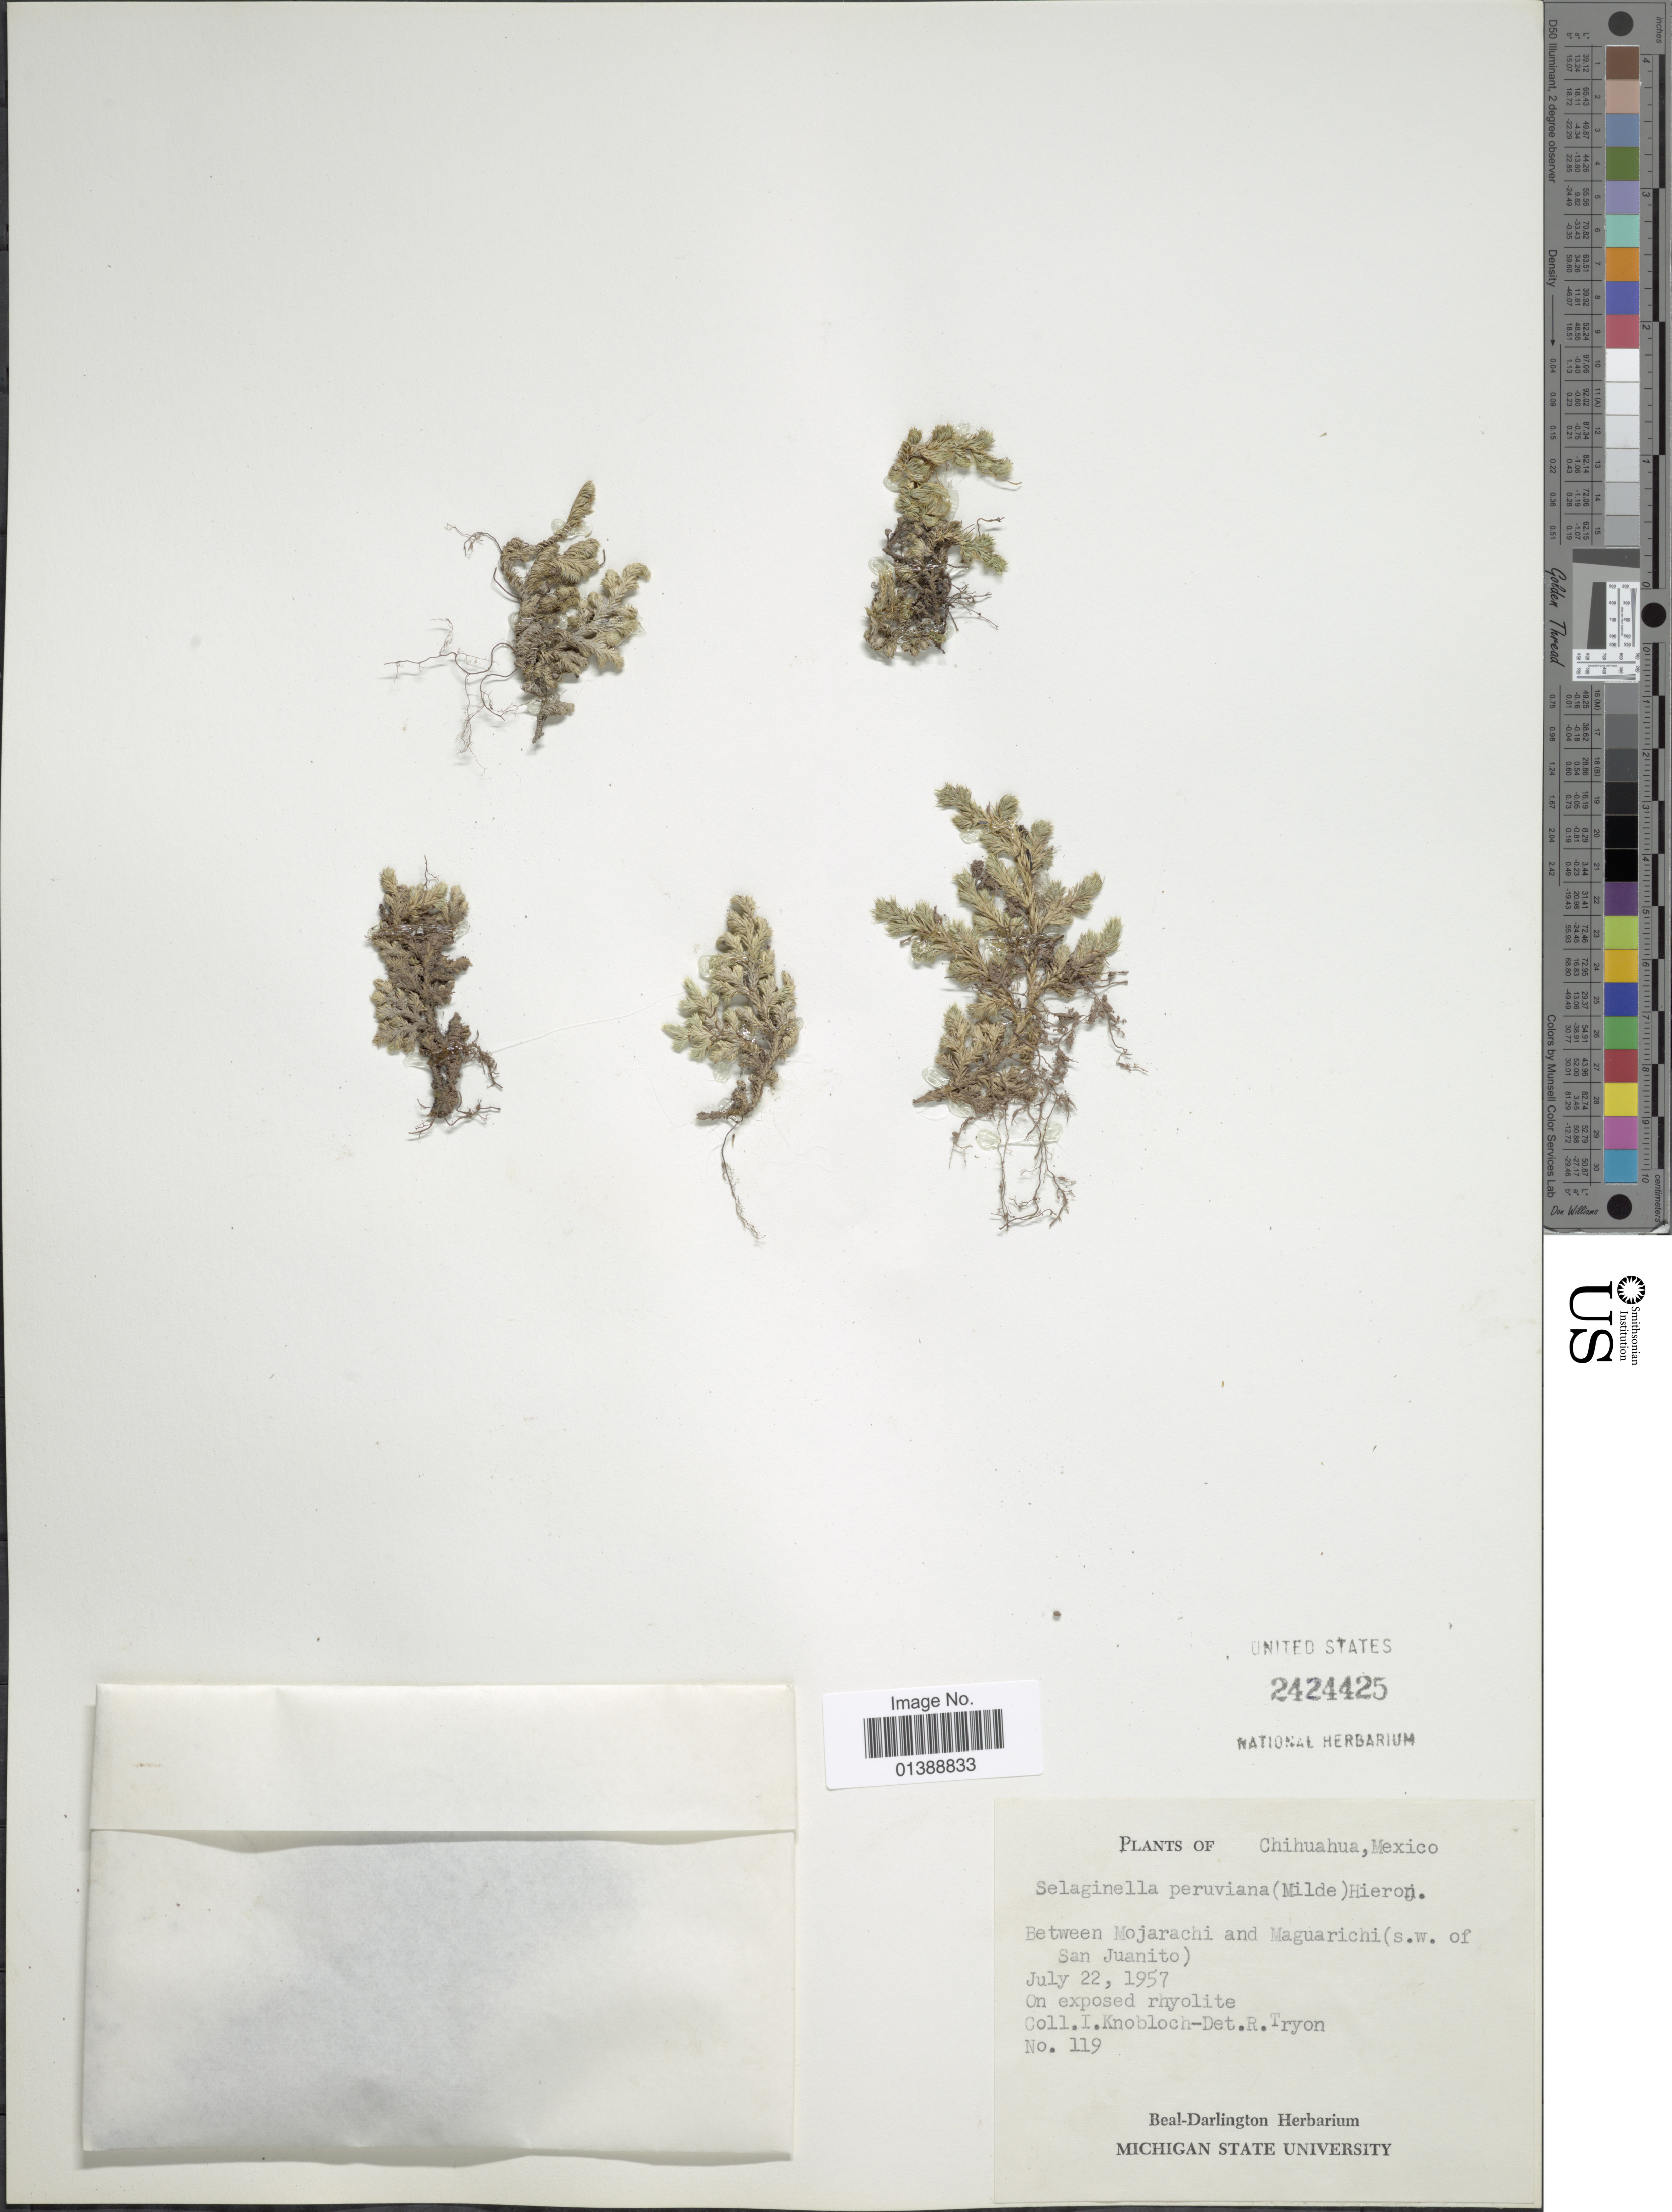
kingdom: Plantae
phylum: Tracheophyta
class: Lycopodiopsida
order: Selaginellales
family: Selaginellaceae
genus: Selaginella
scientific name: Selaginella peruviana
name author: (Milde) Hieron.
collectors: I. W. Knobloch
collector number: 119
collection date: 1957-07-22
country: Mexico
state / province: Chihuahua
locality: Between Mojarachi and Maguarichi (s.w. of San Juanito)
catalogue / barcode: US 2424425